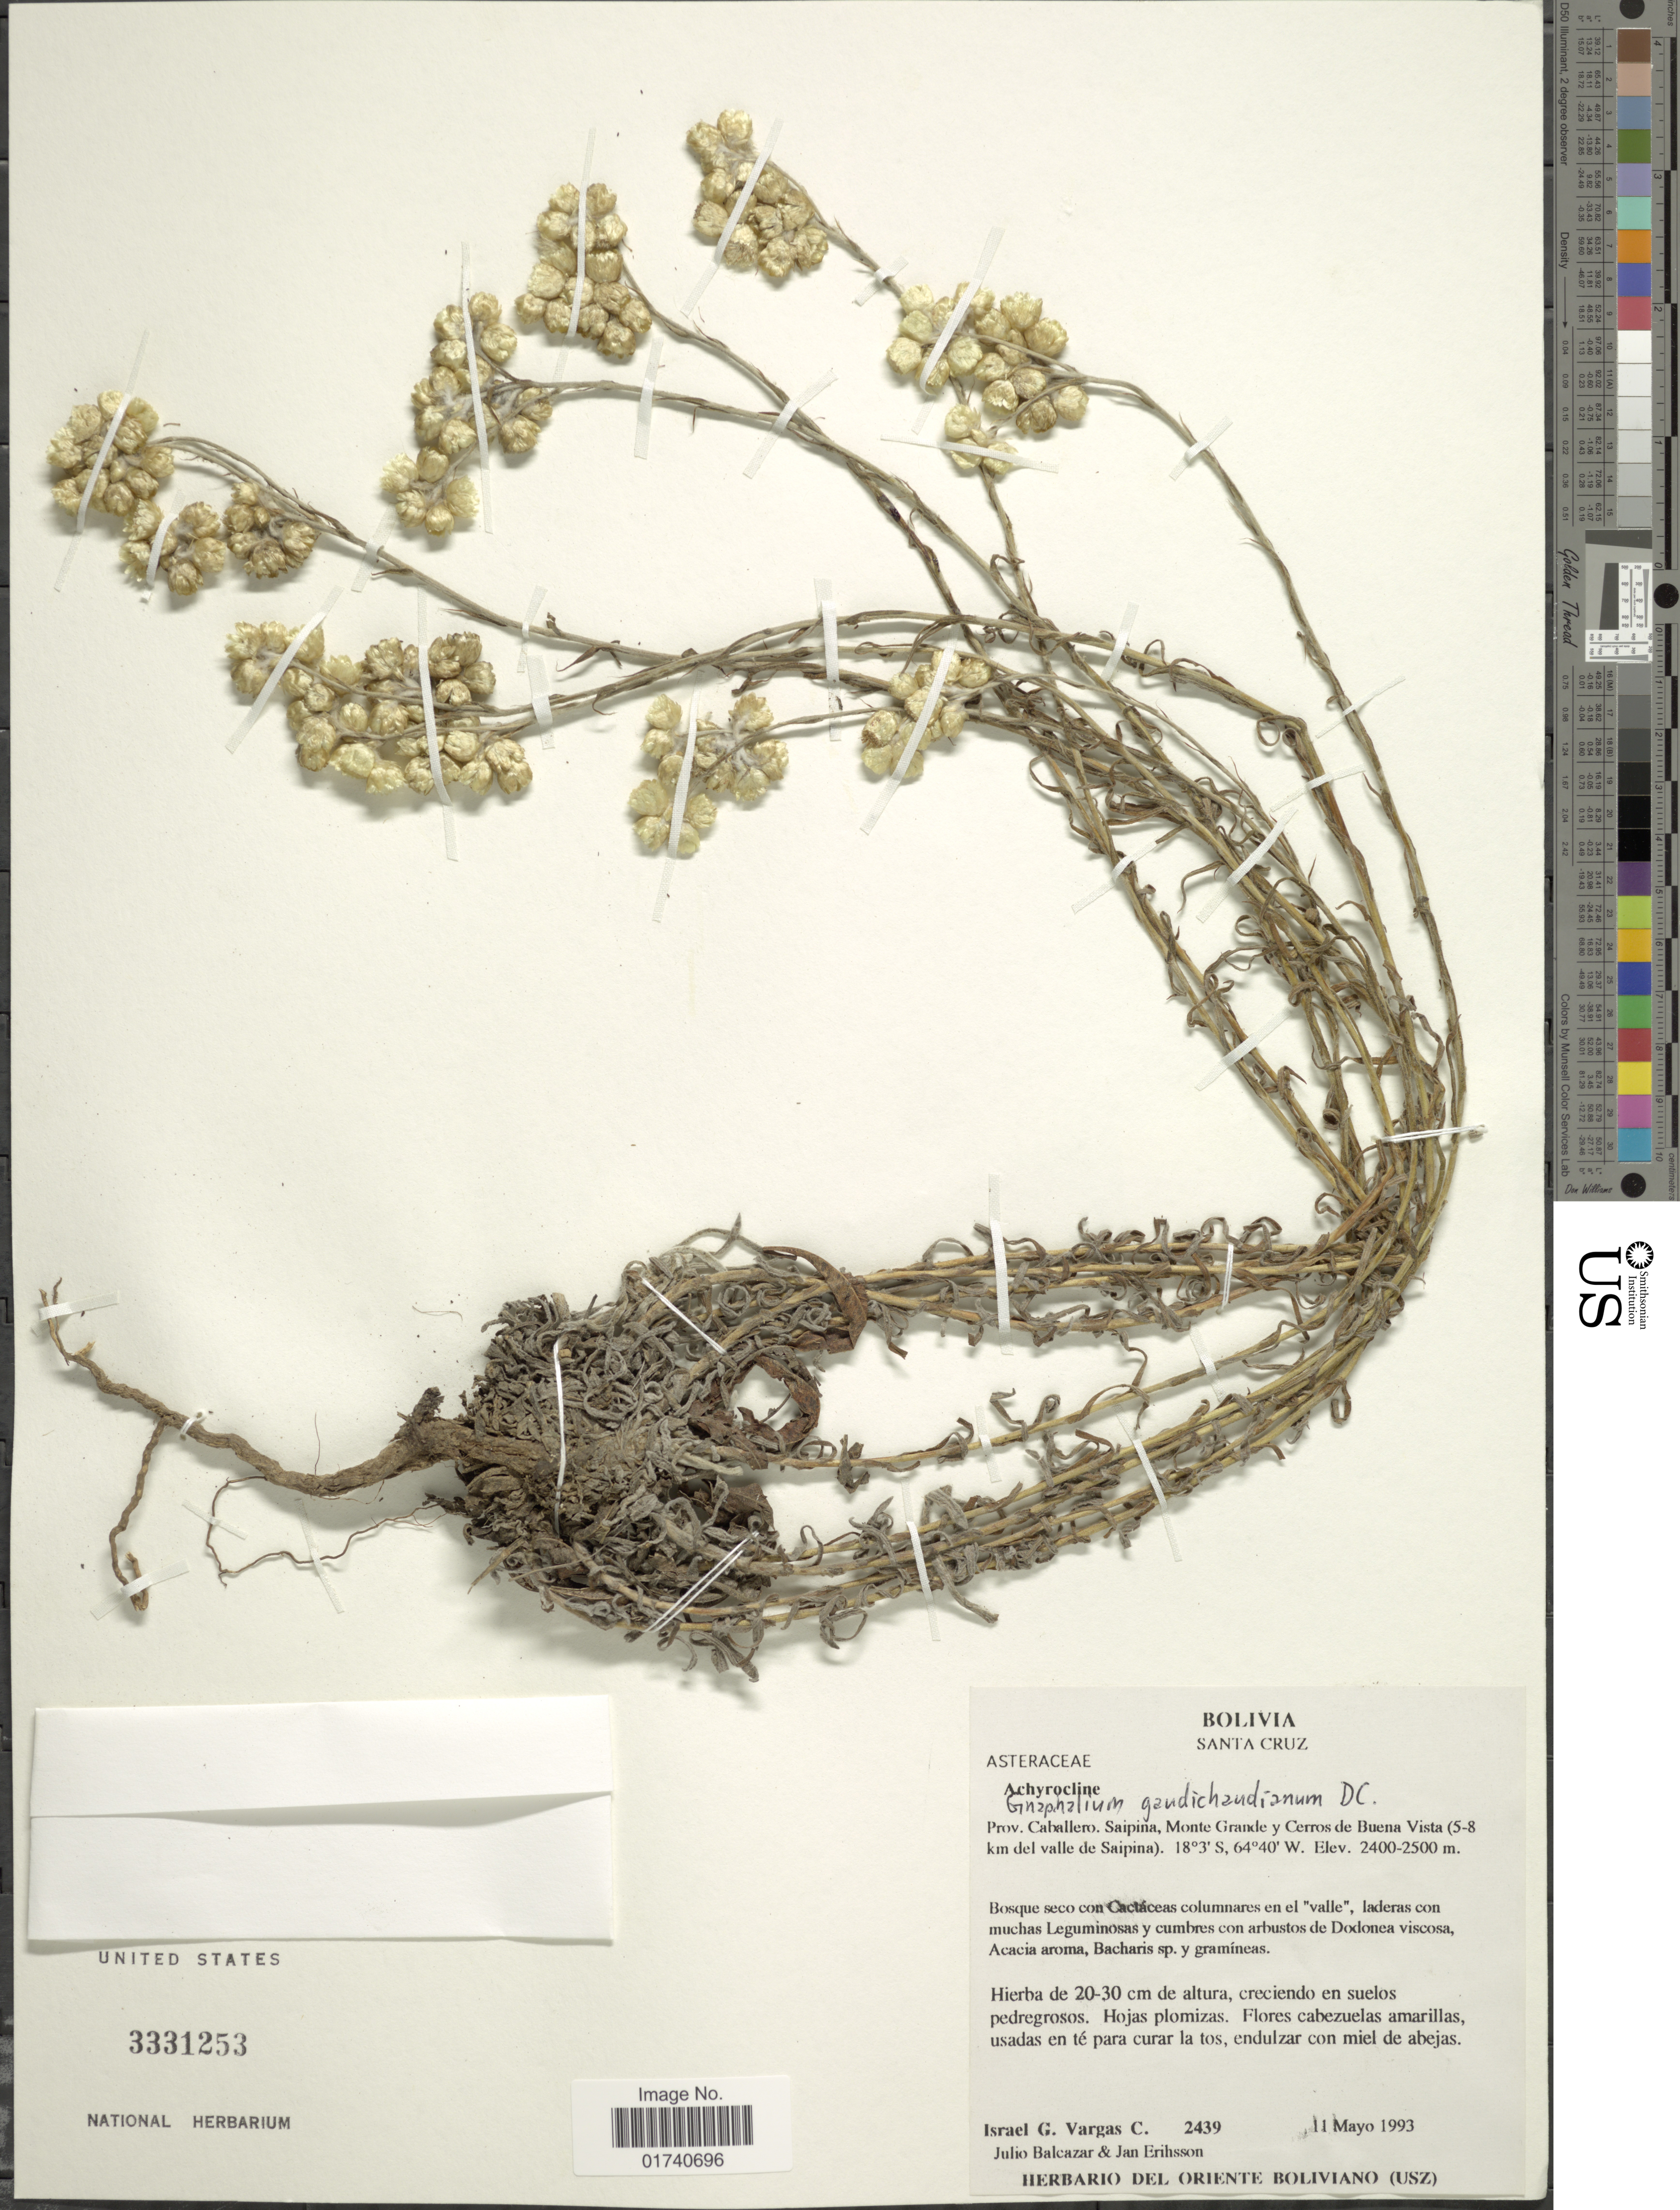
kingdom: Plantae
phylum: Tracheophyta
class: Magnoliopsida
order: Asterales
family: Asteraceae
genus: Pseudognaphalium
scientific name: Pseudognaphalium gaudichaudianum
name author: (DC.) Anderb.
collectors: I. Vargas C., J. Balcazar & J. Erihsson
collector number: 2439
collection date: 1993-05-11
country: Bolivia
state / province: Santa Cruz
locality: Prov. Caballero. Saipina, Monte Grande y Cerros de Buena Vista (5-8 km del valle de Saipina).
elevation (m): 2400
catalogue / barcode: US 3331253